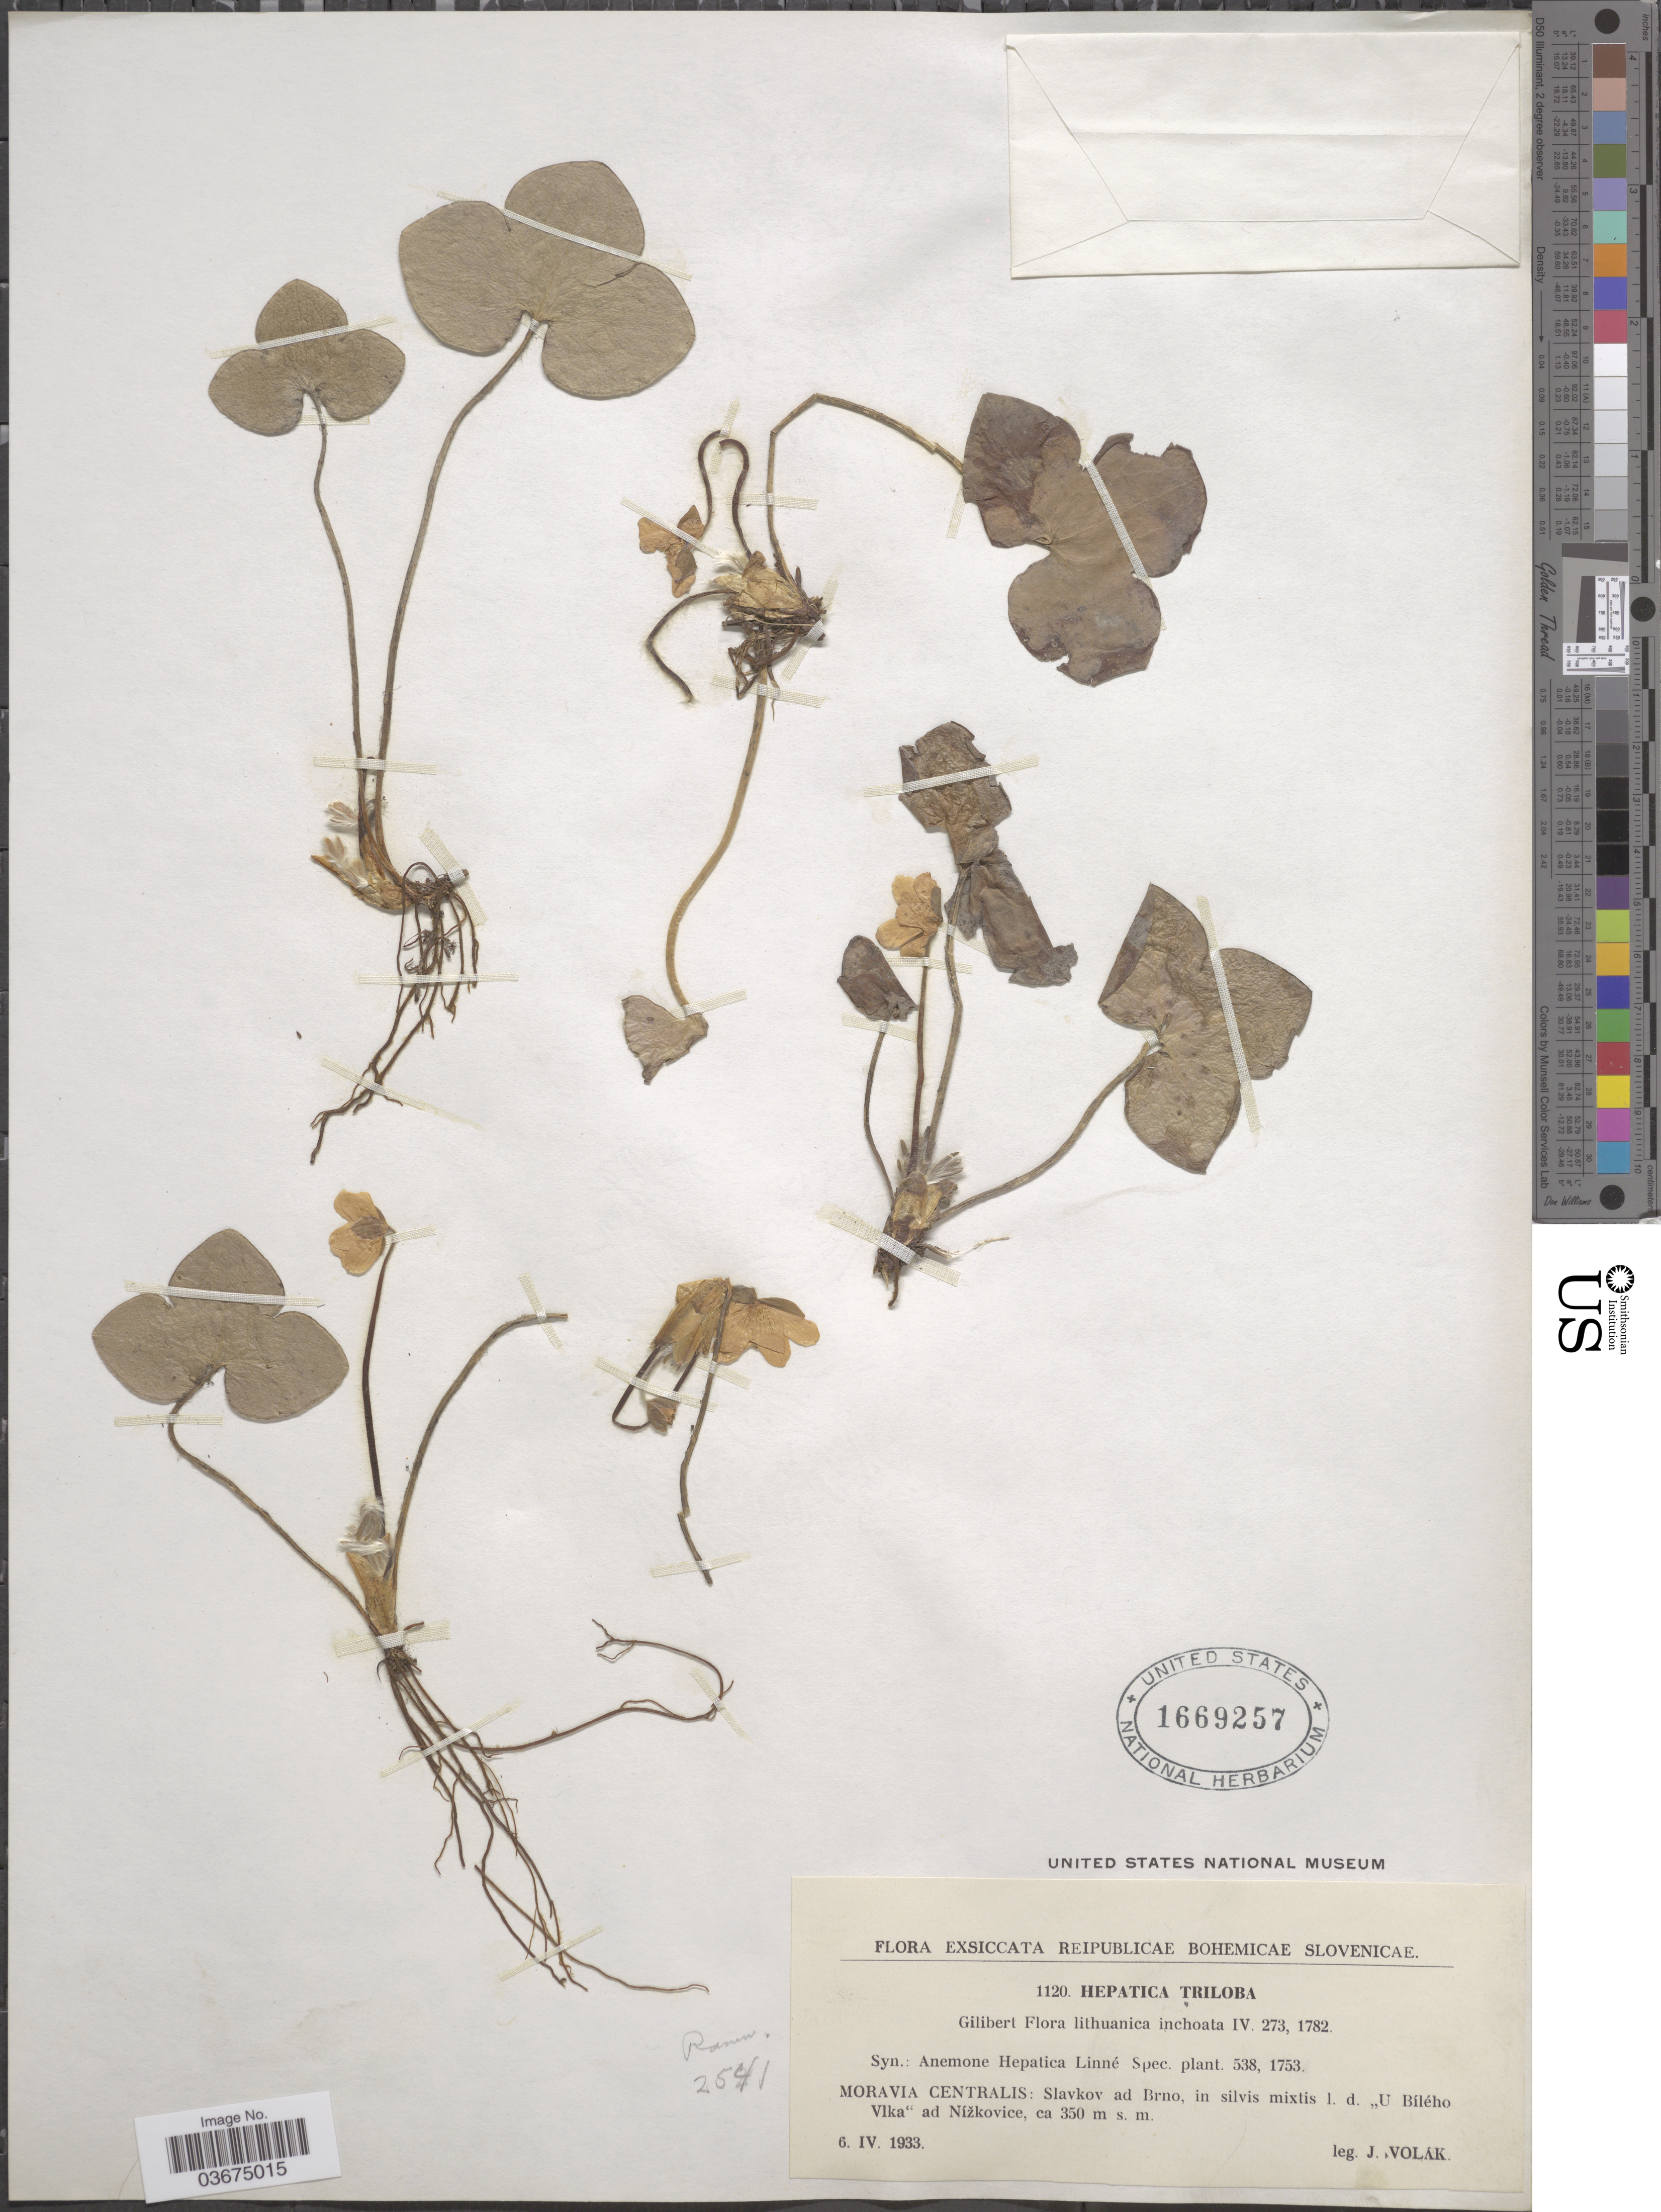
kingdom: Plantae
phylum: Tracheophyta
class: Magnoliopsida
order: Ranunculales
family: Ranunculaceae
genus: Hepatica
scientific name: Hepatica triloba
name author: Chaix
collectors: J. Volak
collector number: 1120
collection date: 1933-04-06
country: Czechia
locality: Reipublicæ Bohemicæ Slovenicæ. Moravia Centralis: Slavkov ad Brno, in silvis mixtis l. d. "U Bílého Vlka" ad Nízkovice.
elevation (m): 350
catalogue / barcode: US 1669257